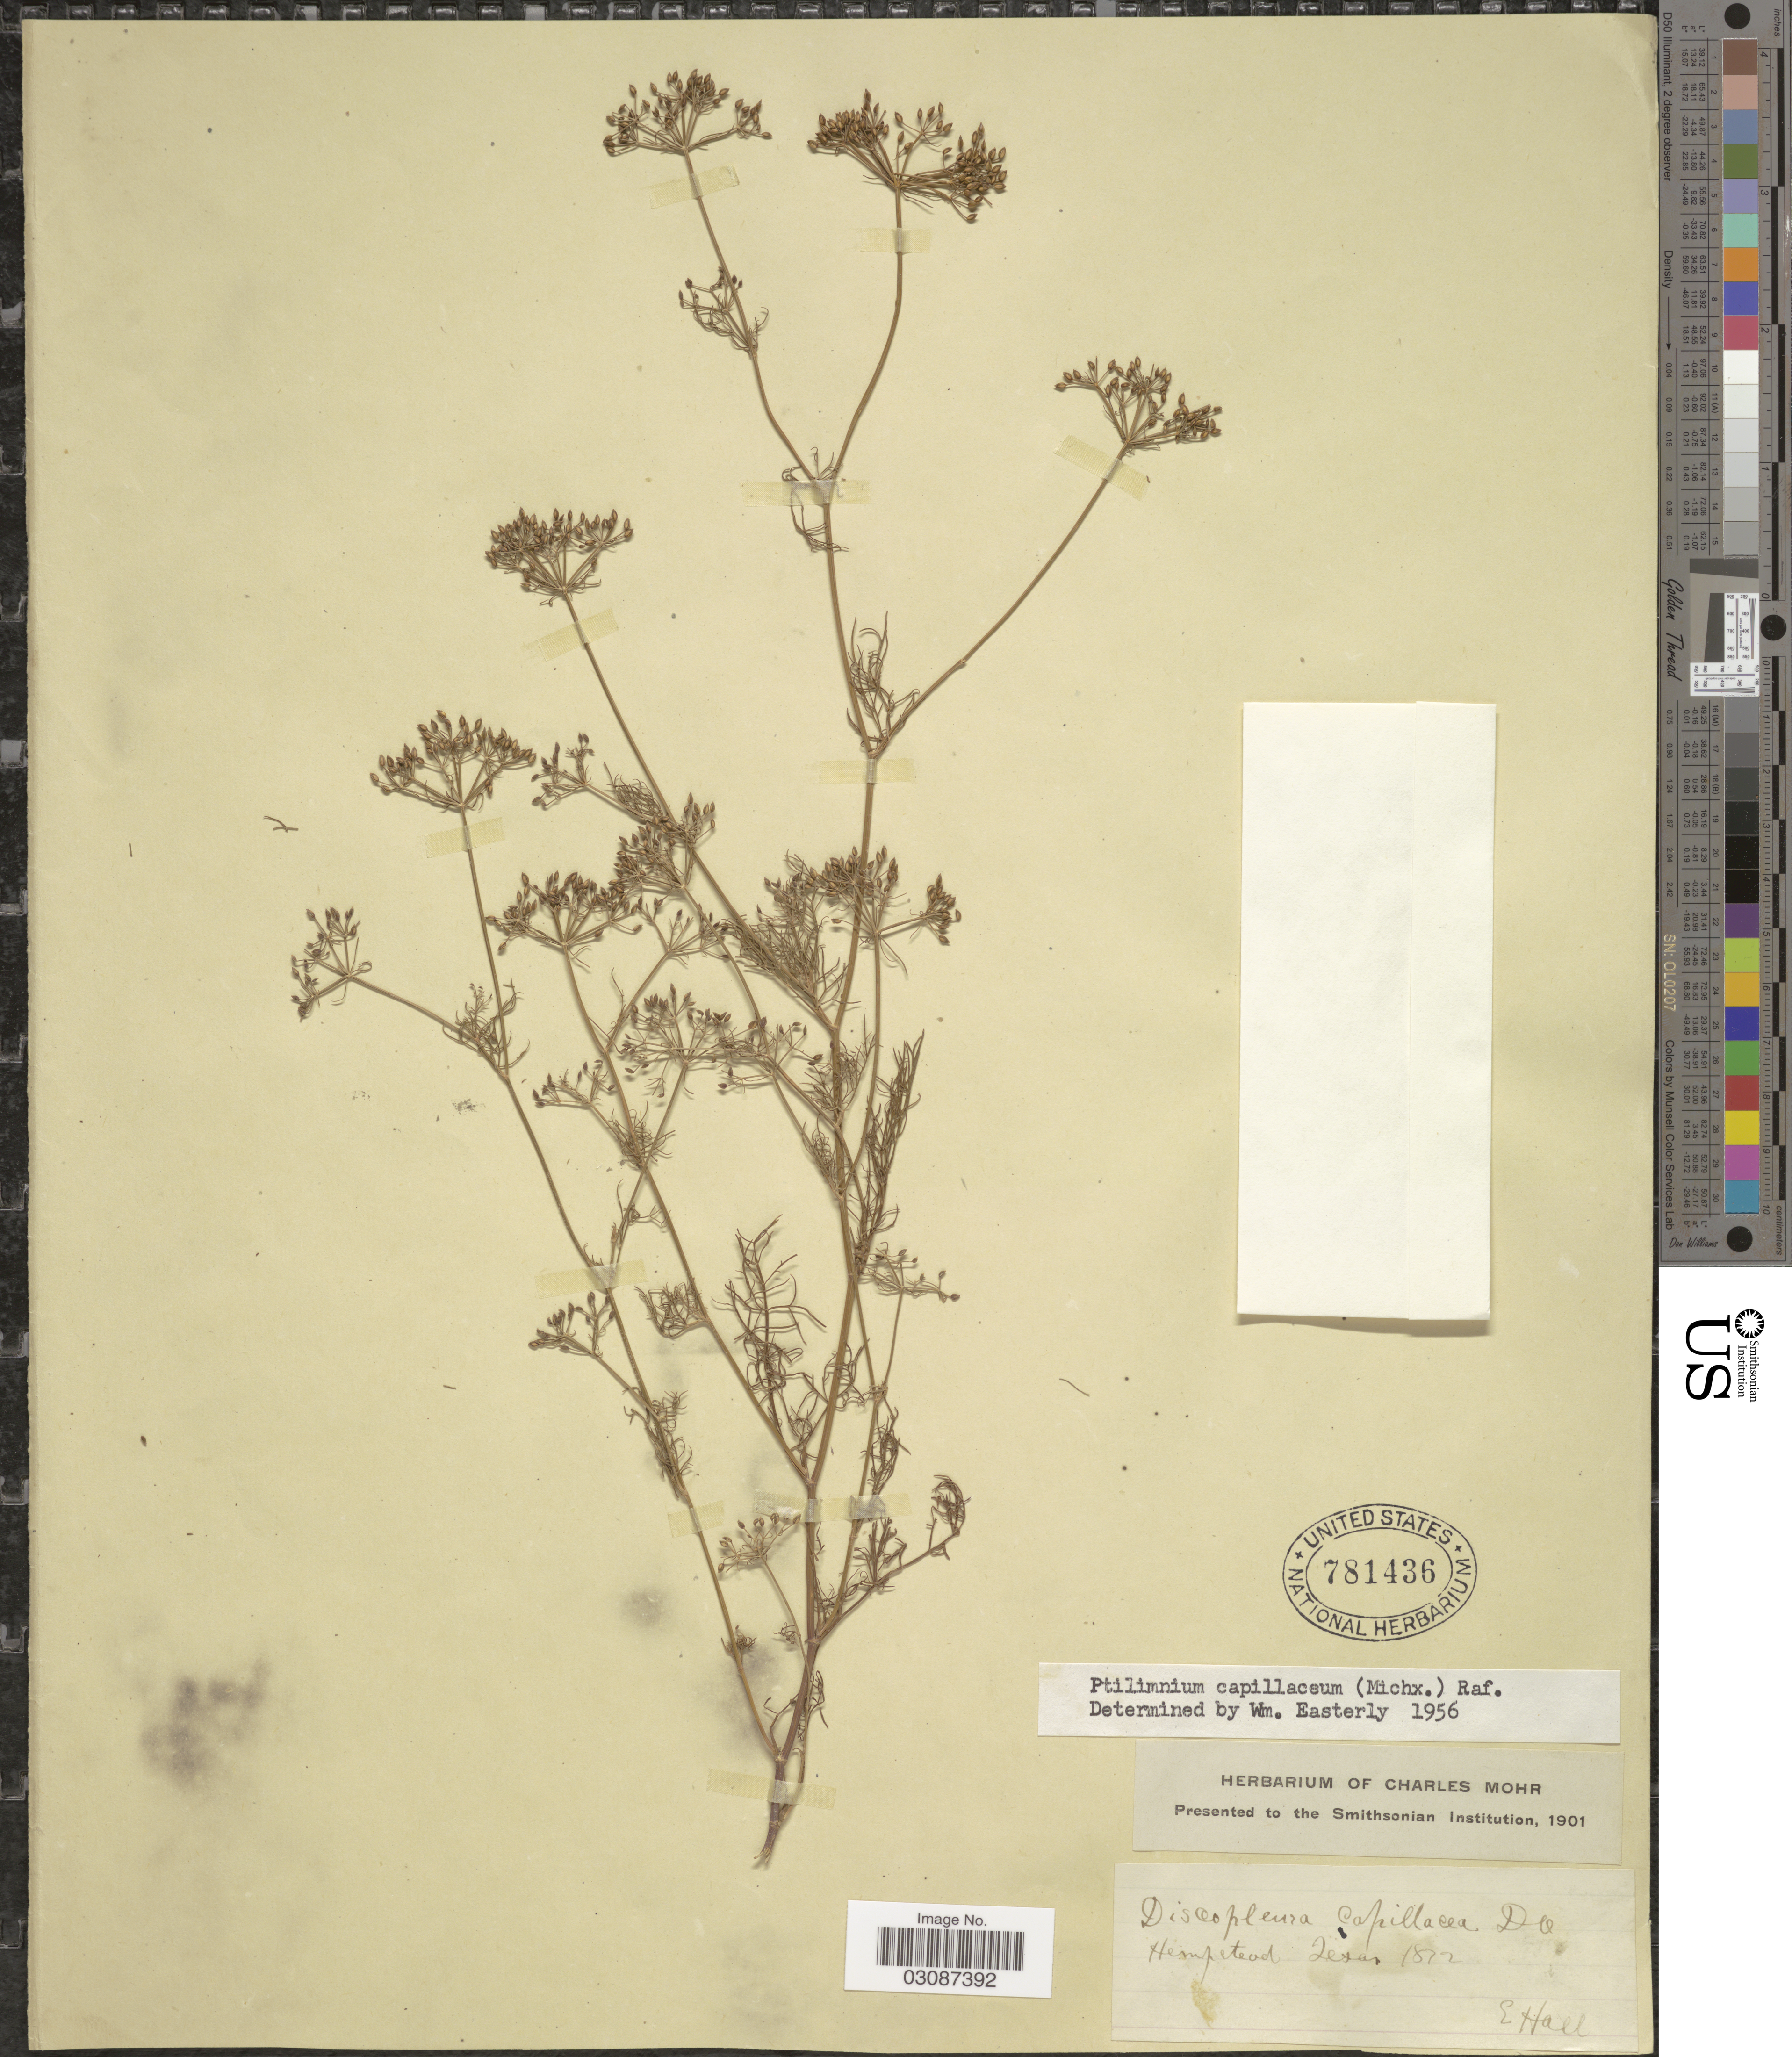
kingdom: Plantae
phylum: Tracheophyta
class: Magnoliopsida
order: Apiales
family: Apiaceae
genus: Ptilimnium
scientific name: Ptilimnium capillaceum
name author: (Michx.) Raf.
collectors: E. Hall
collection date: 1872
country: United States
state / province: Texas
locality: Hempstead.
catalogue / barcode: US 781436